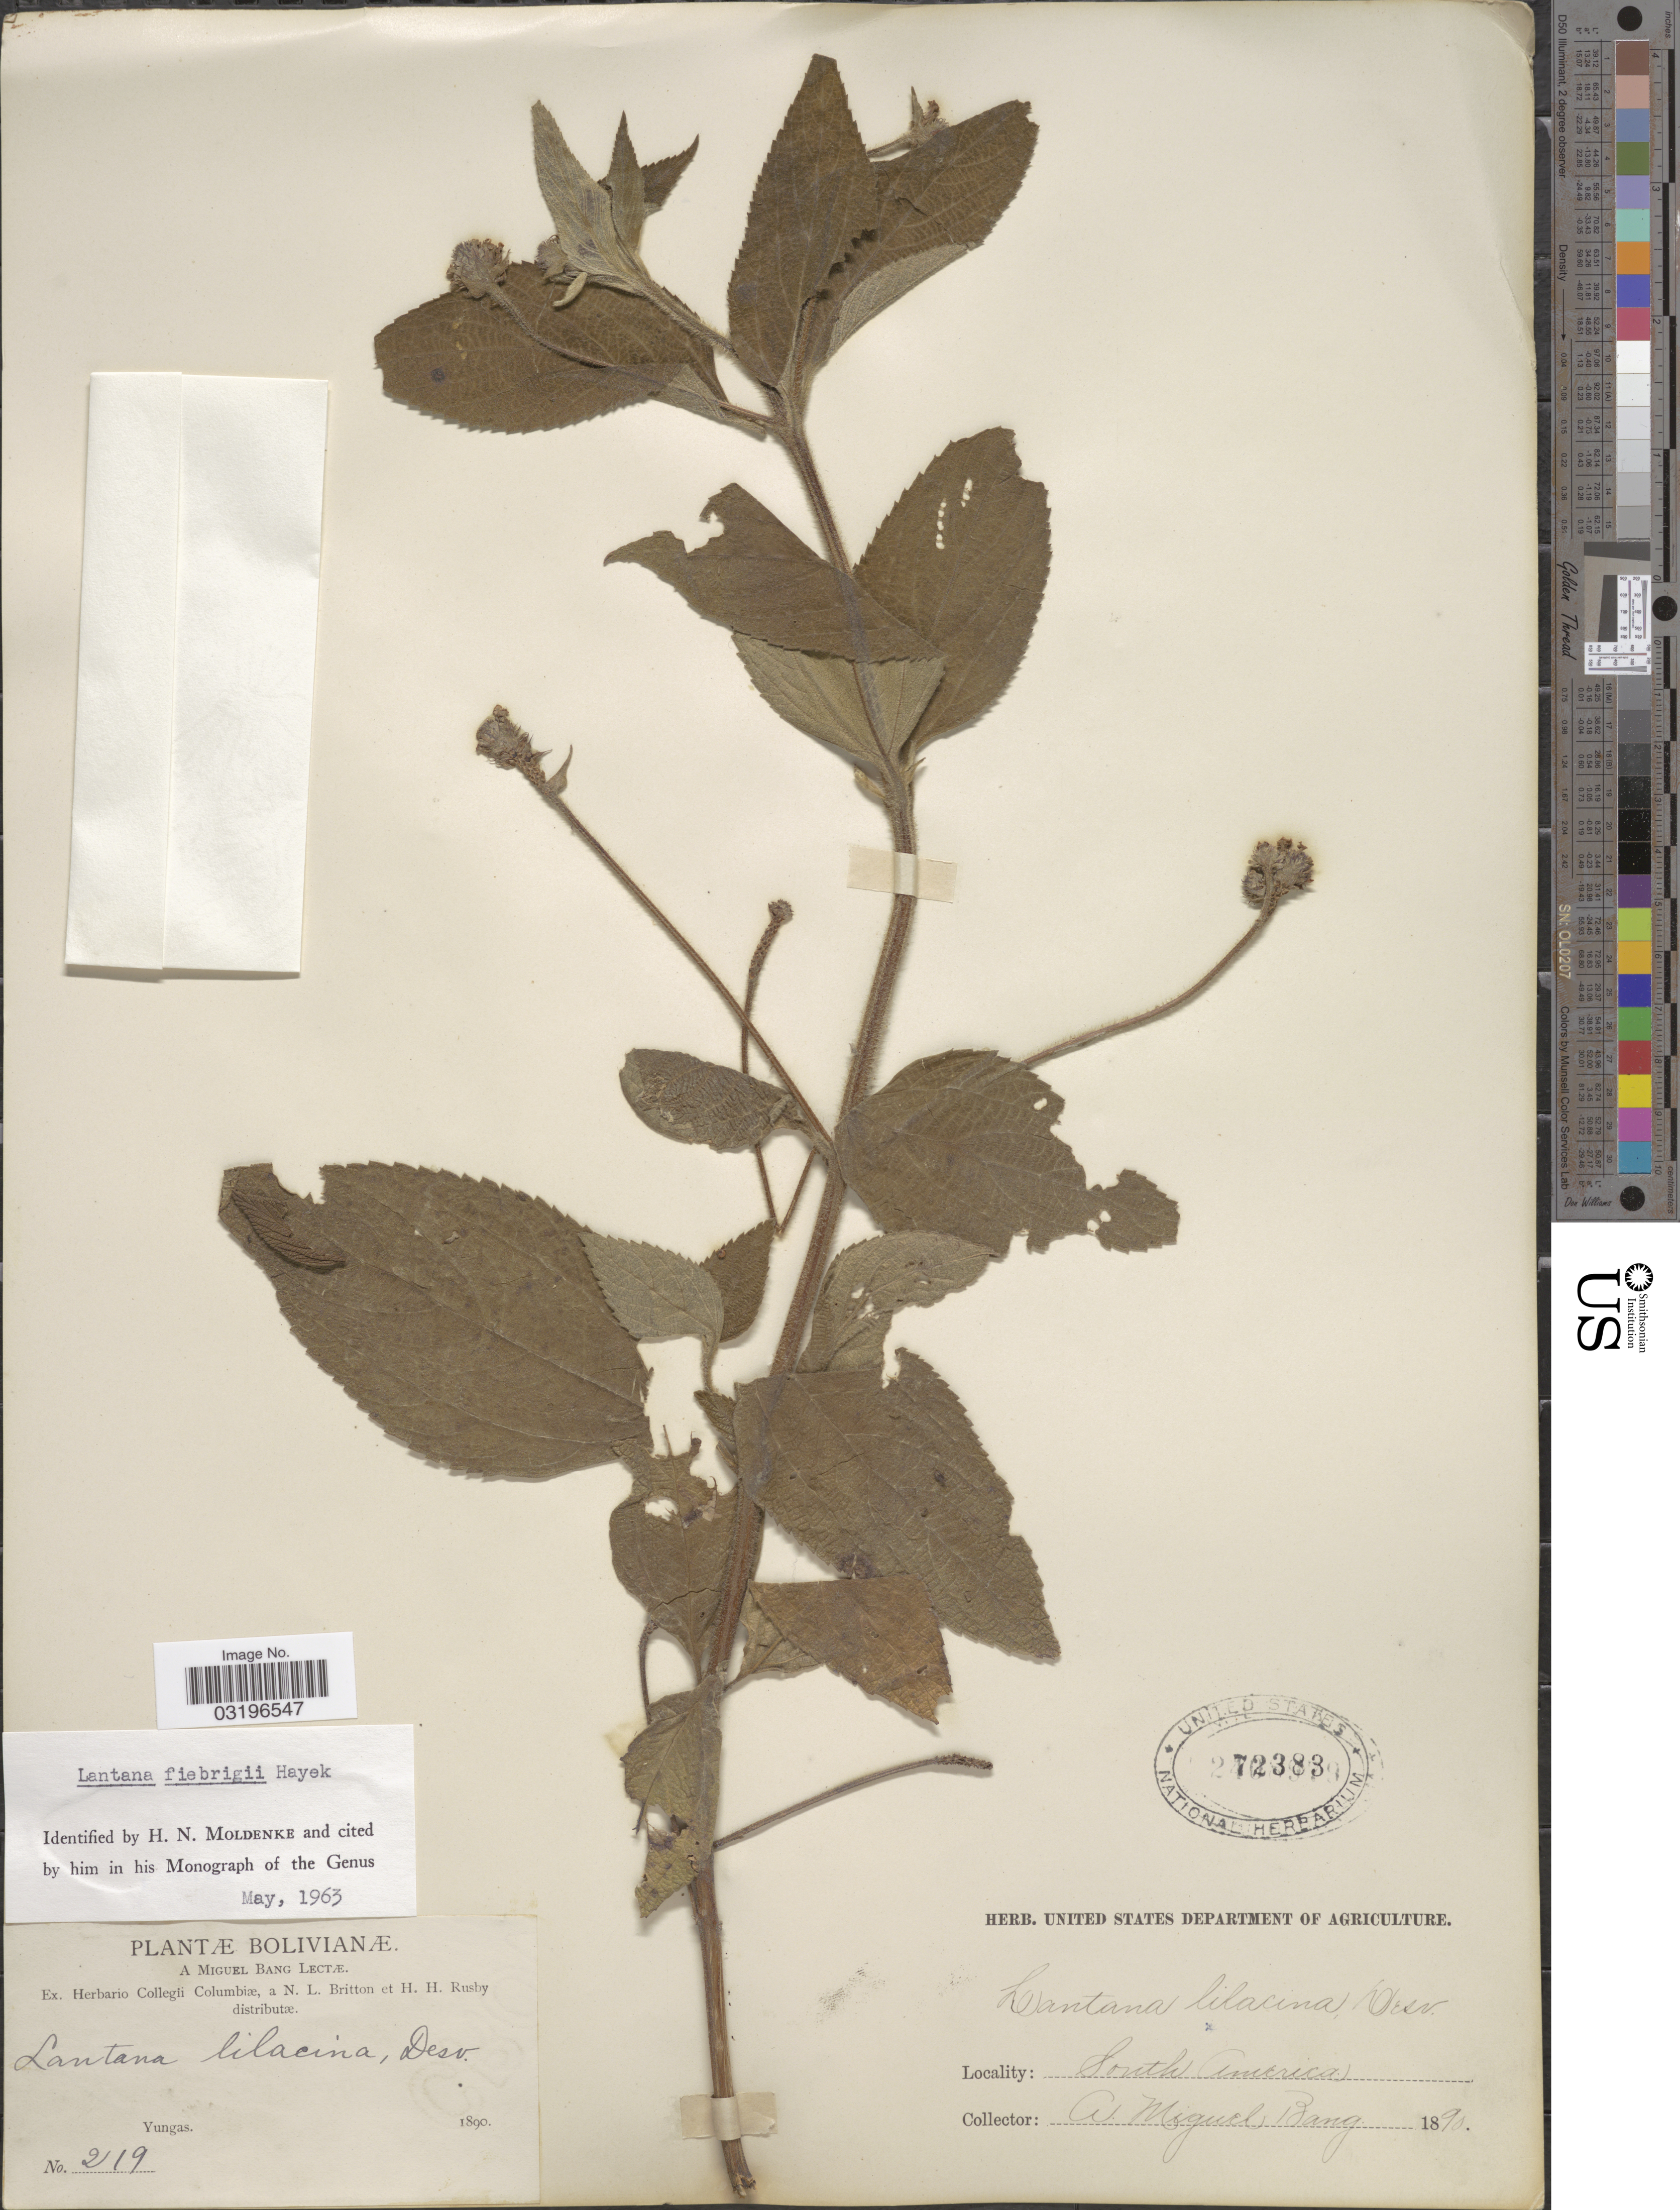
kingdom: Plantae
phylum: Tracheophyta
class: Magnoliopsida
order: Lamiales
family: Verbenaceae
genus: Lantana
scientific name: Lantana fiebrigii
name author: Hayek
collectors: M. Bang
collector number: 219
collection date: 1890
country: Bolivia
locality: Yungas.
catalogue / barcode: US 72383